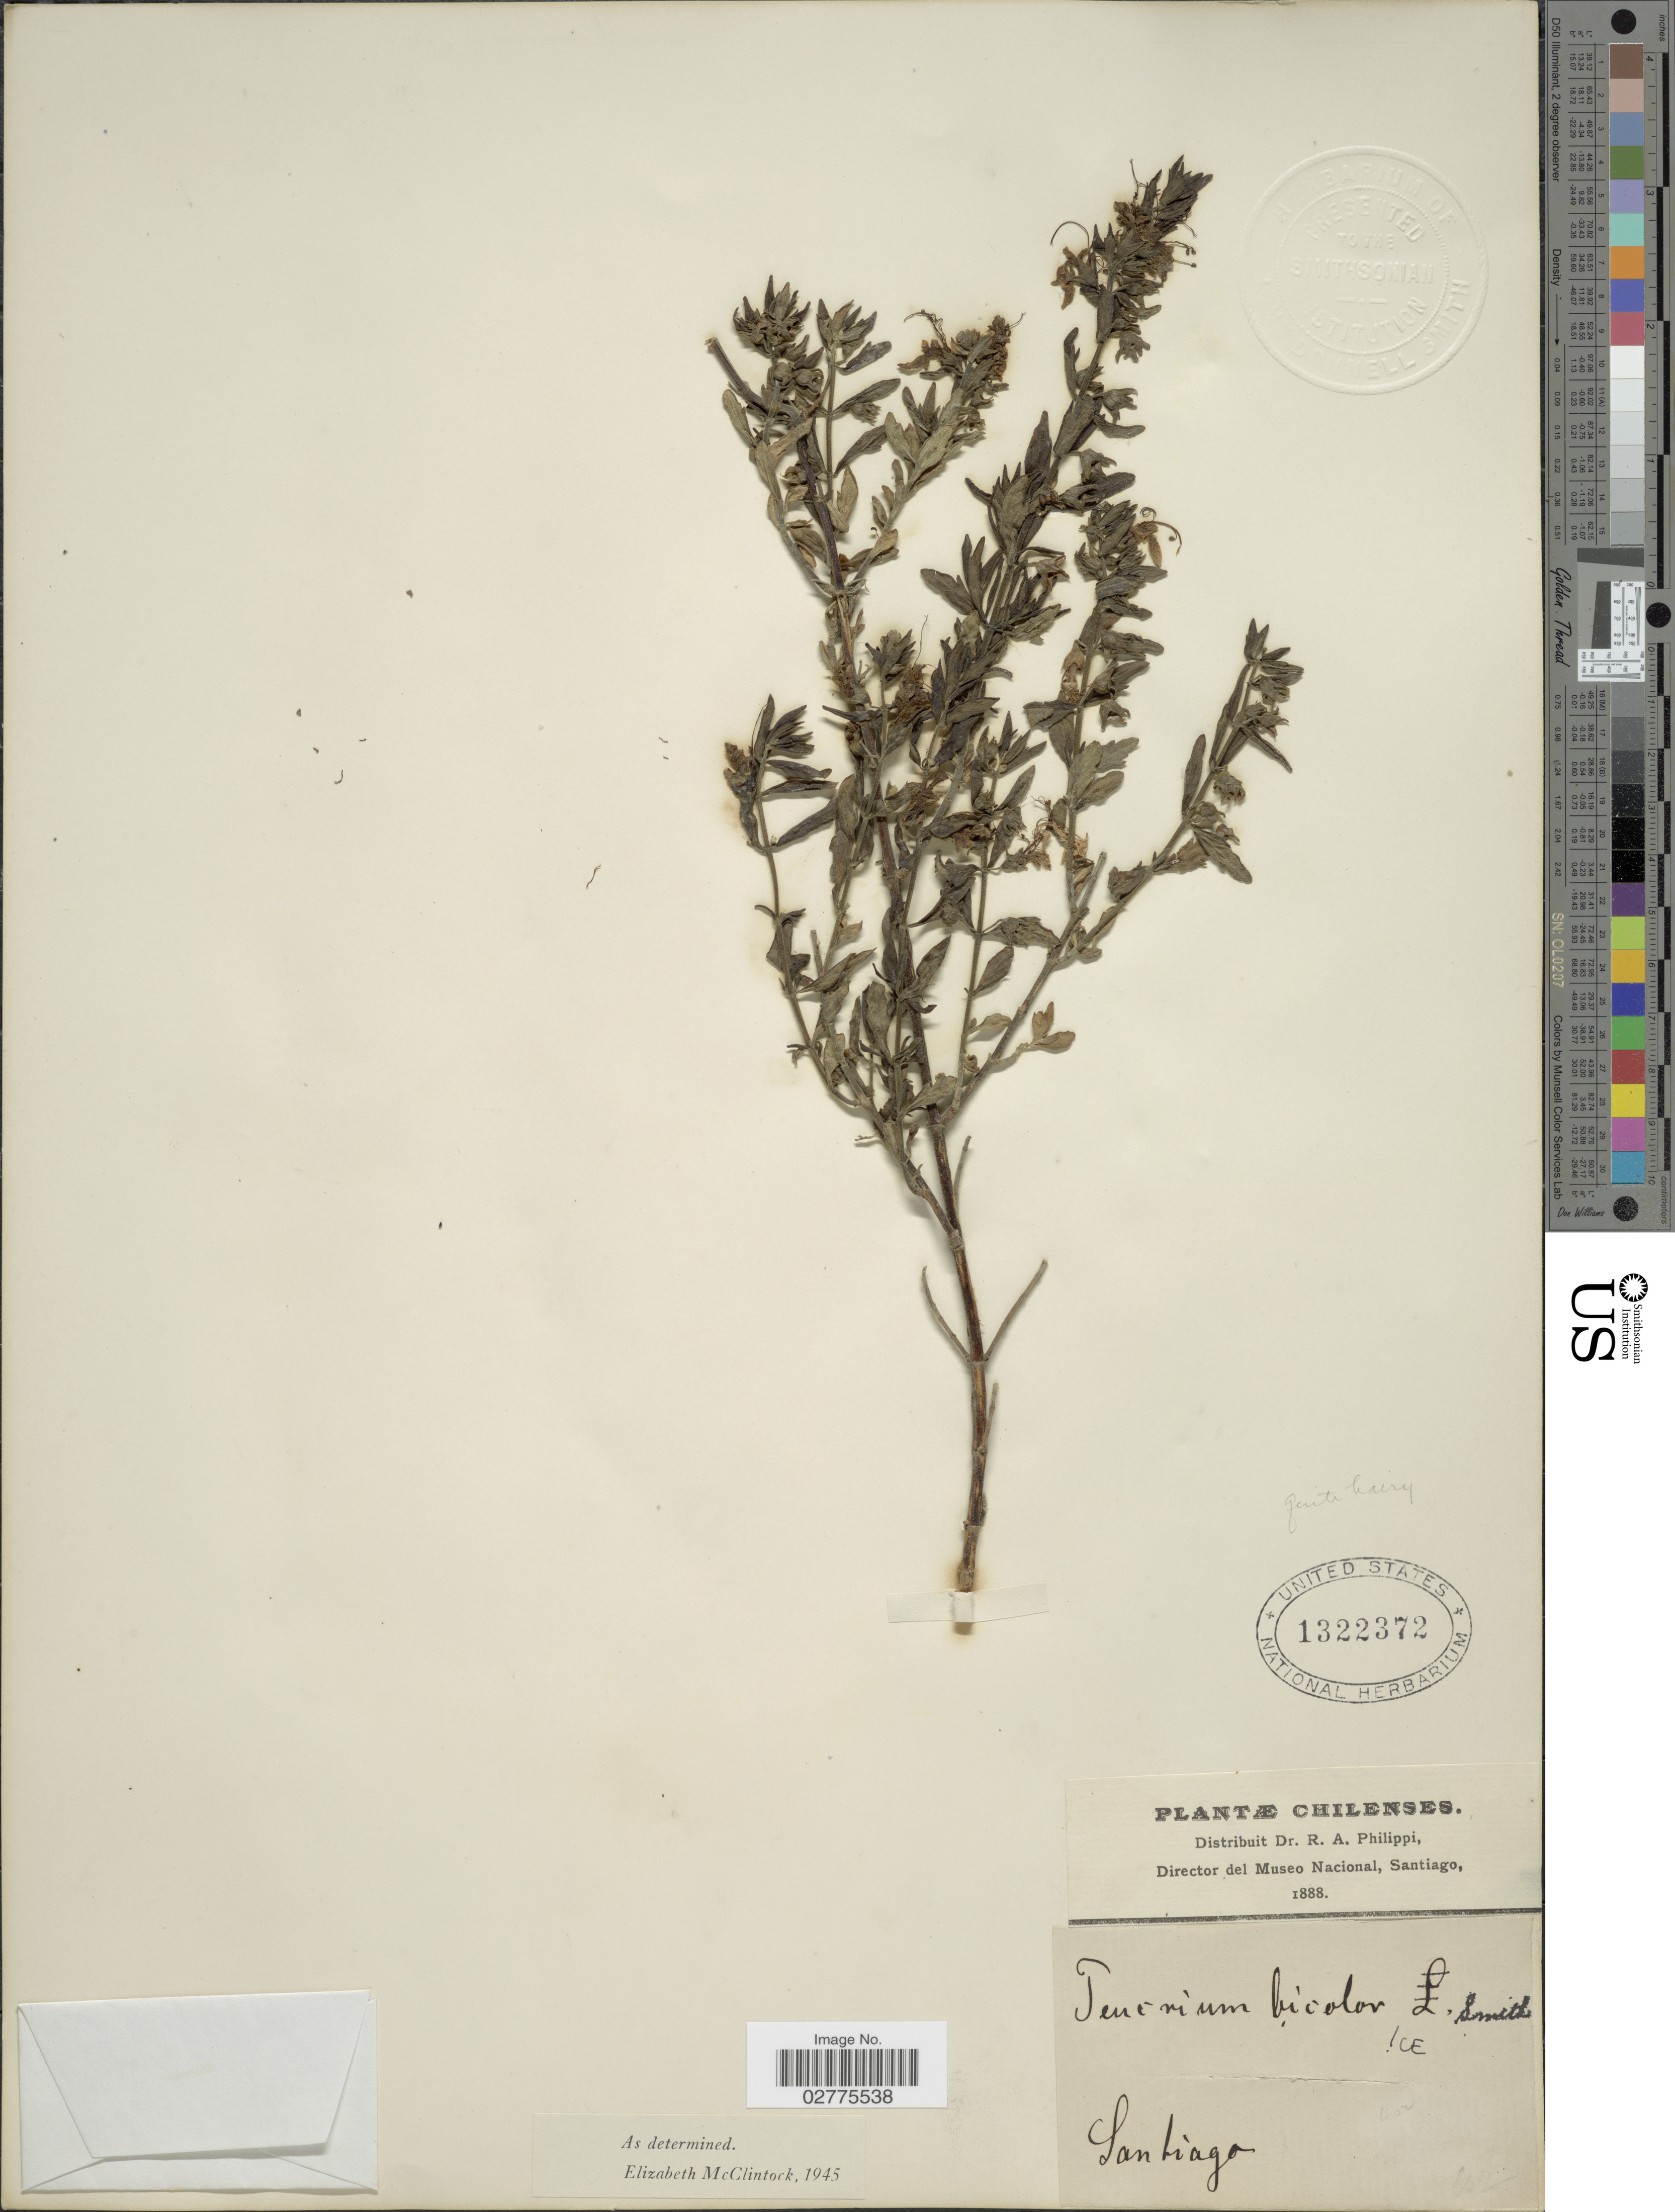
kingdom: Plantae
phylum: Tracheophyta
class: Magnoliopsida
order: Lamiales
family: Lamiaceae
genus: Teucrium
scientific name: Teucrium bicolor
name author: (Sm.) Raf.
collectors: R. A. Philippi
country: Chile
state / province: Región Metropolitana (RM)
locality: Santiago.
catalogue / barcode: US 1322372